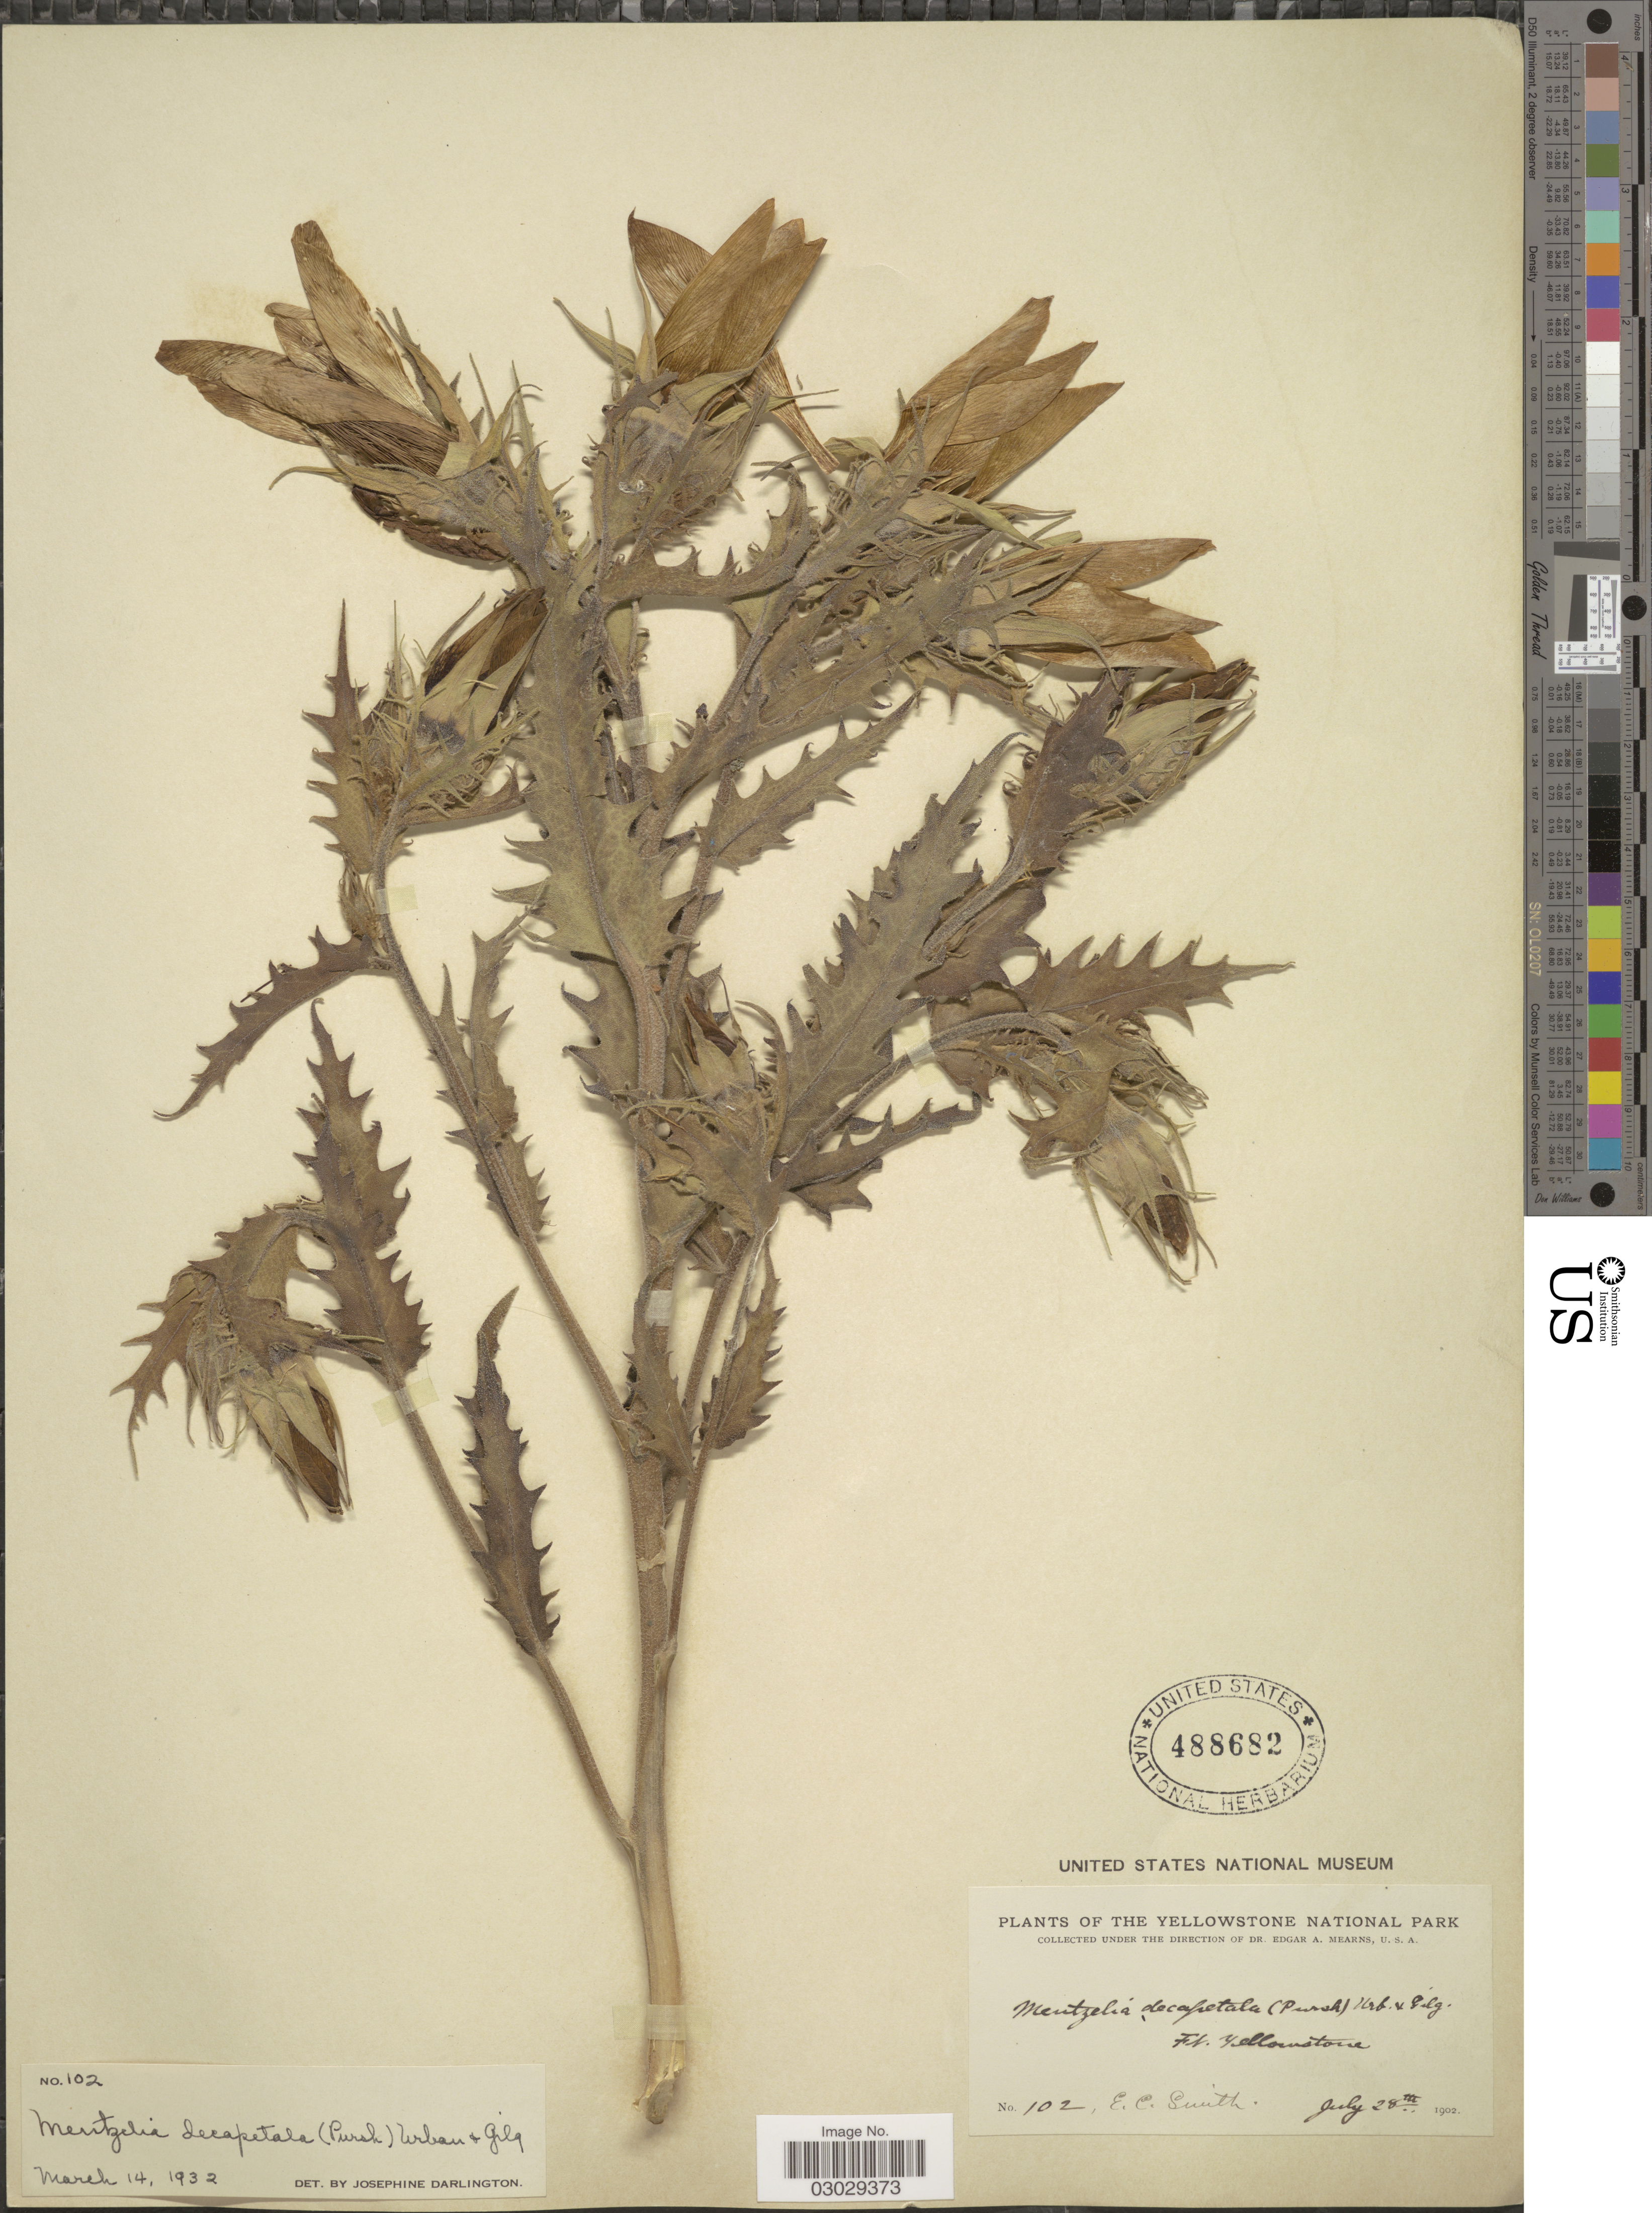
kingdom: Plantae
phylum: Tracheophyta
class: Magnoliopsida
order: Cornales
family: Loasaceae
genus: Mentzelia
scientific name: Mentzelia decapetala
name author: (Sims) Urb.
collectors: E. Smith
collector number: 102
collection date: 1902-07-28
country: United States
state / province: Wyoming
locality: The Yellowstone National Park. Ft. Yellowstone.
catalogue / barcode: US 488682